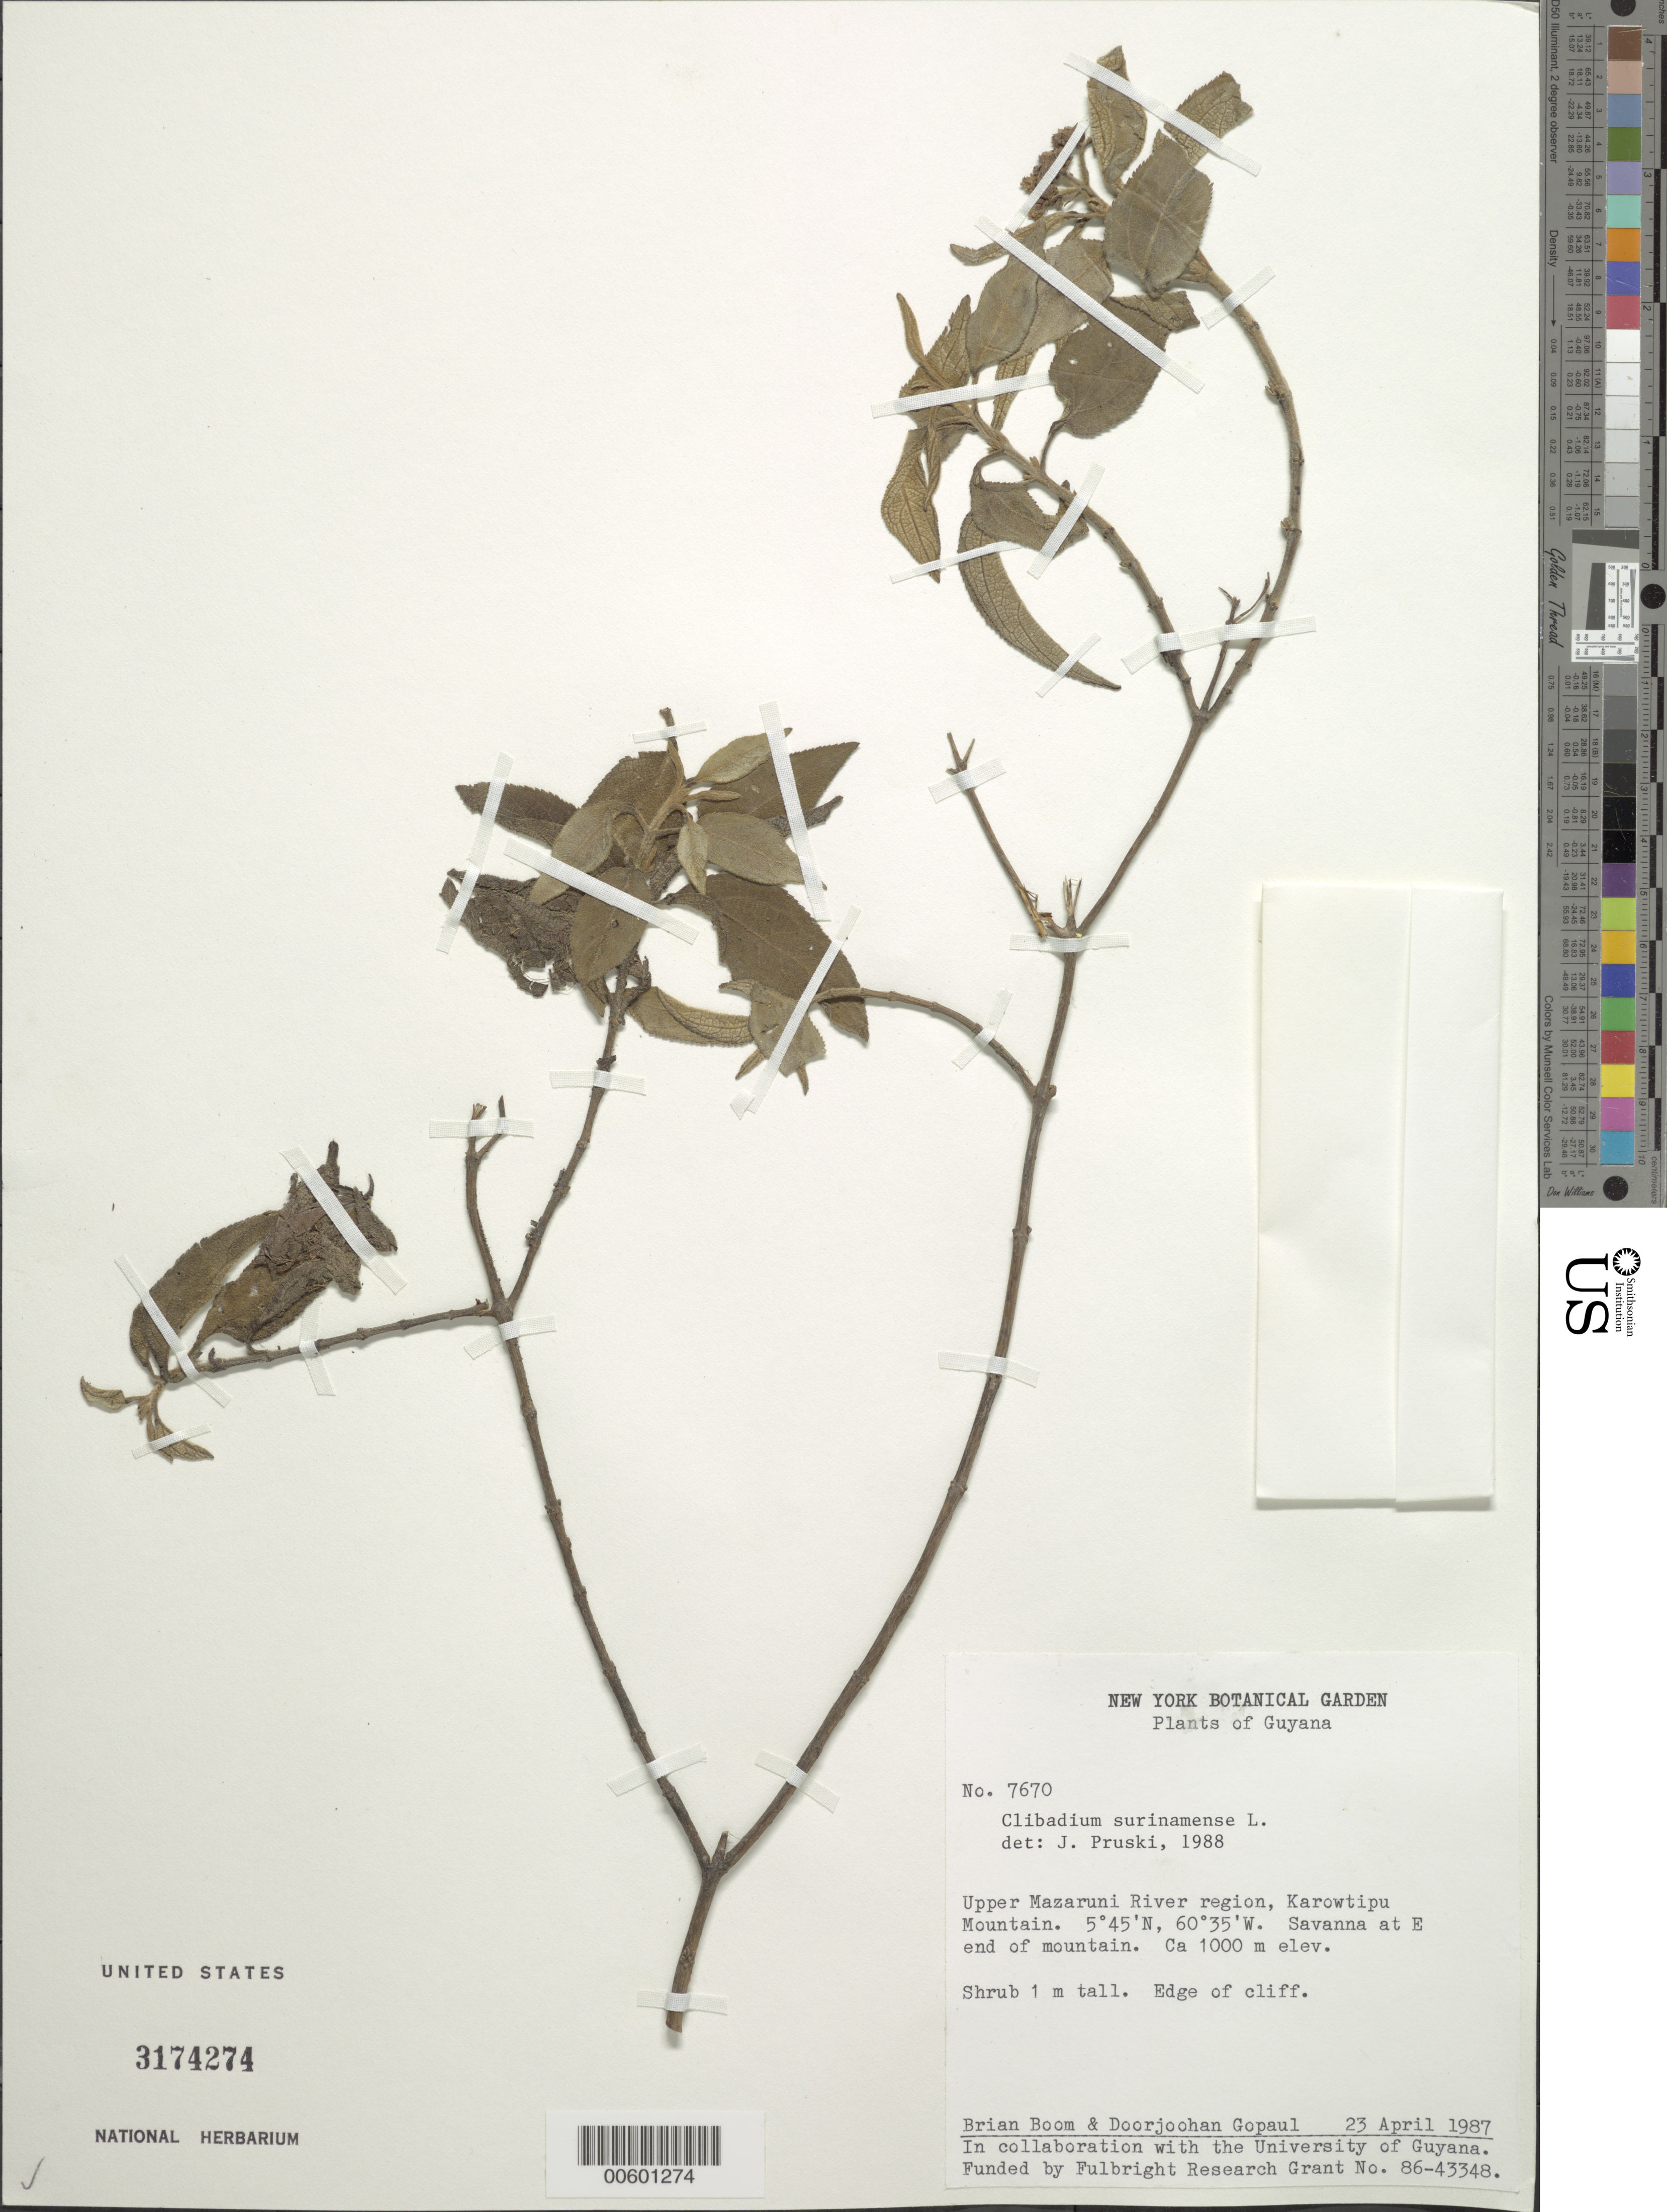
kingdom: Plantae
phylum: Tracheophyta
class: Magnoliopsida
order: Asterales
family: Asteraceae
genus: Clibadium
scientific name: Clibadium surinamense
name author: L.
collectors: B. M. Boom & D. Gopaul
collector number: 7670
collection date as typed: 23-Apr-87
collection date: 1987-04-23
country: Guyana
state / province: Cuyuni-Mazaruni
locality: Karowtipu Mt., upper Mazaruni R. region, eastern end of Mt.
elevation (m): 1000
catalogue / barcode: US 3174274